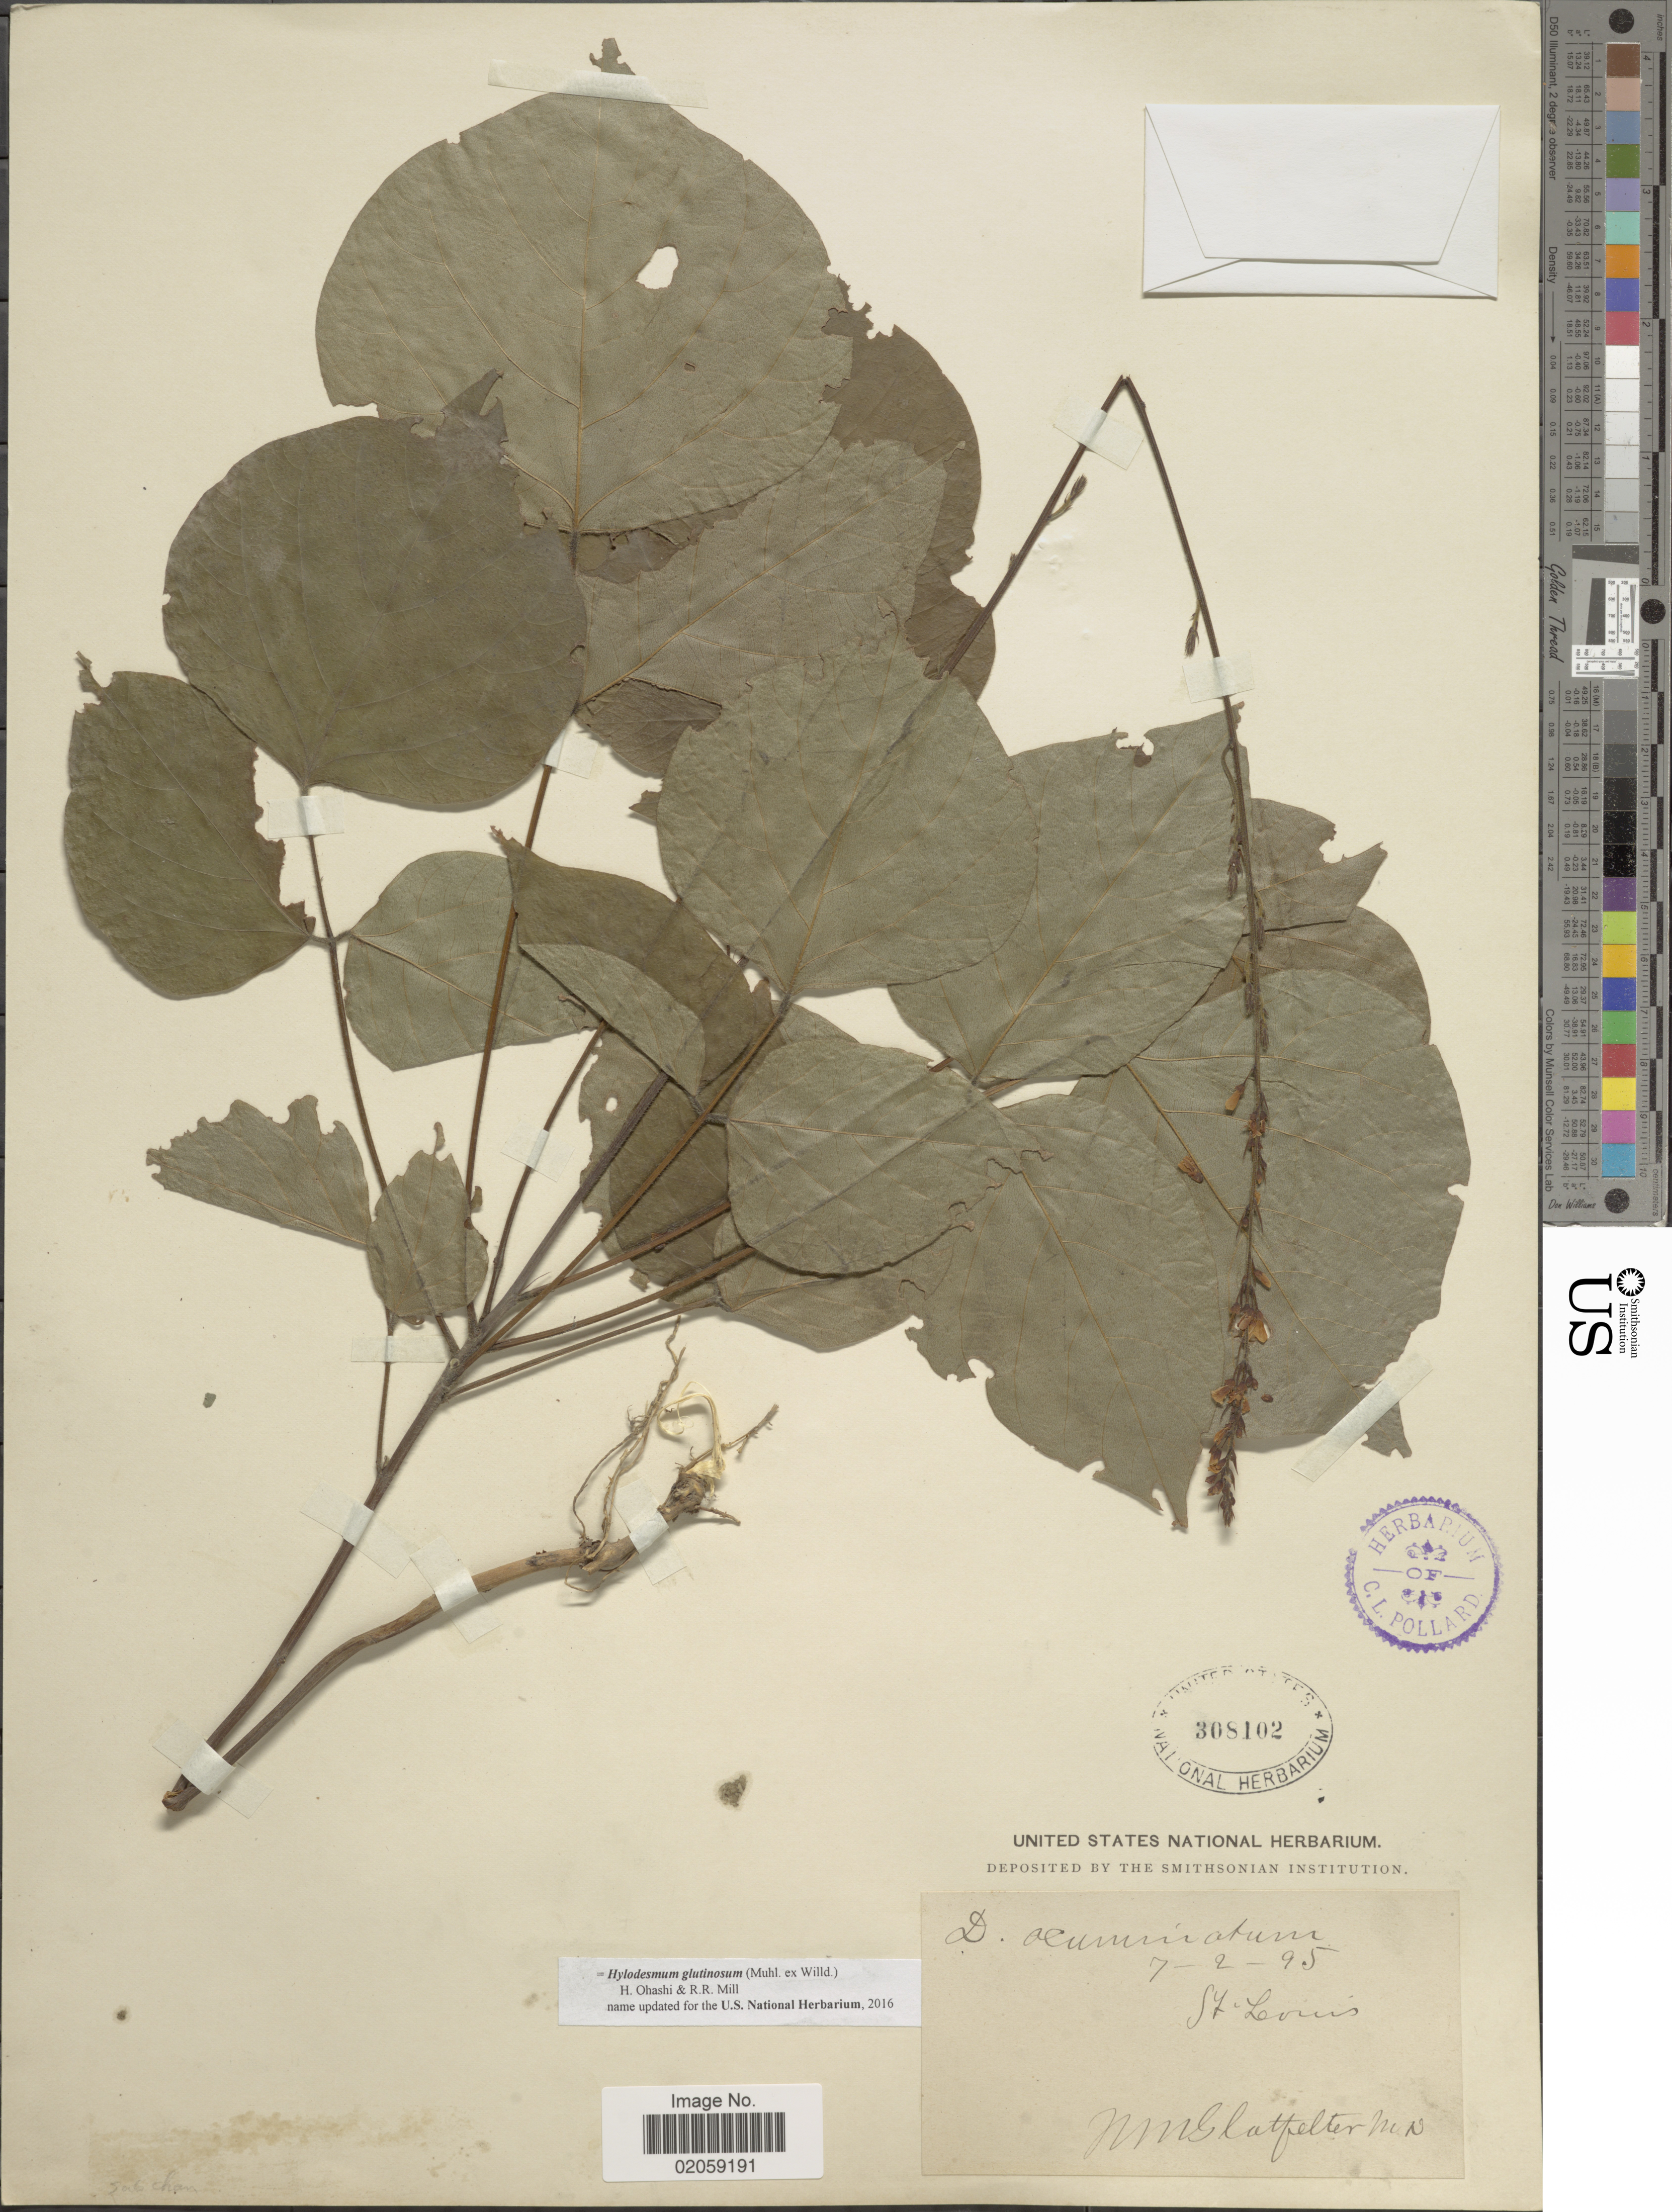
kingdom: Plantae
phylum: Tracheophyta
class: Magnoliopsida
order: Fabales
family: Fabaceae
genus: Hylodesmum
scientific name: Hylodesmum glutinosum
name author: (Muhl. ex Willd.) H. Ohashi & R.R. Mill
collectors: N. M. Glatfelter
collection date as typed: Transcribed d/m/y: 2/7/95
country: United States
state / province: Maryland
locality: St. Louis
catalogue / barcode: US 308102